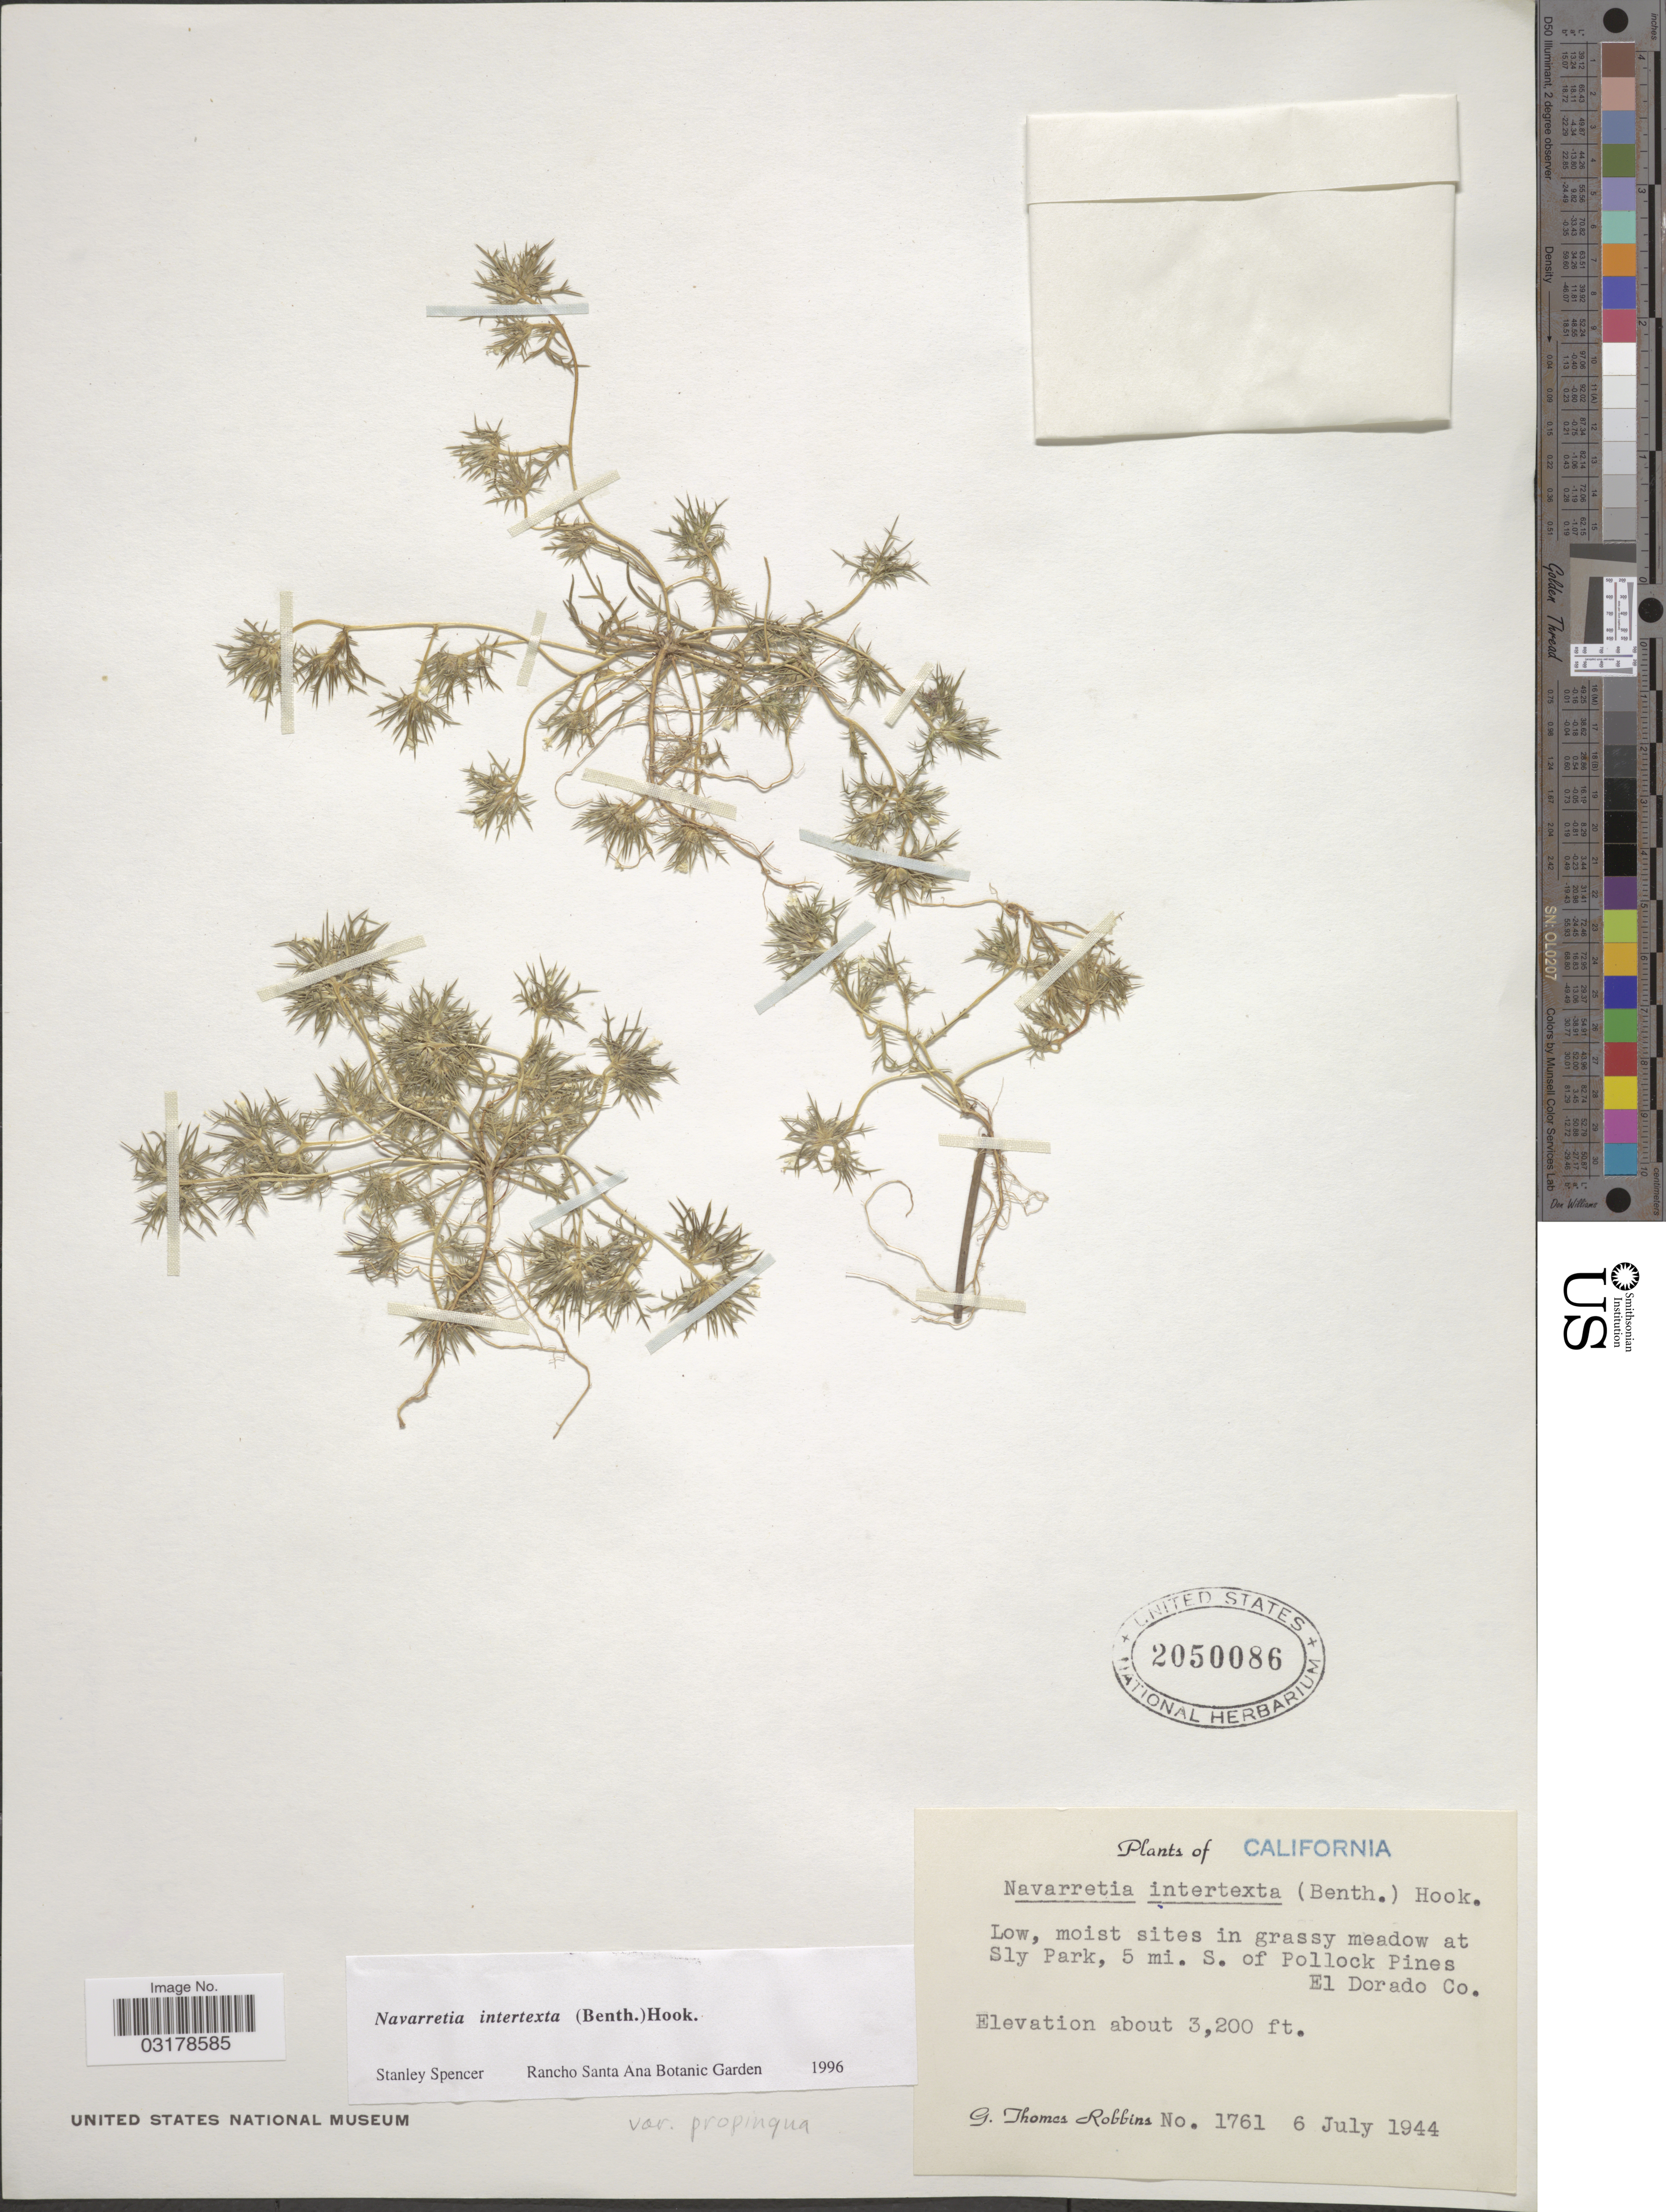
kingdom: Plantae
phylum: Tracheophyta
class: Magnoliopsida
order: Ericales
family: Polemoniaceae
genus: Navarretia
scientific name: Navarretia intertexta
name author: (Benth.) Hook.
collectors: G. T. Robbins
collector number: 1761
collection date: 1944-07-06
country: United States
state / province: California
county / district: El Dorado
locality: Sly Park, 5 mi. S. of Pollock Pines. El Dorado Co.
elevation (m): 975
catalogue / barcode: US 2050086